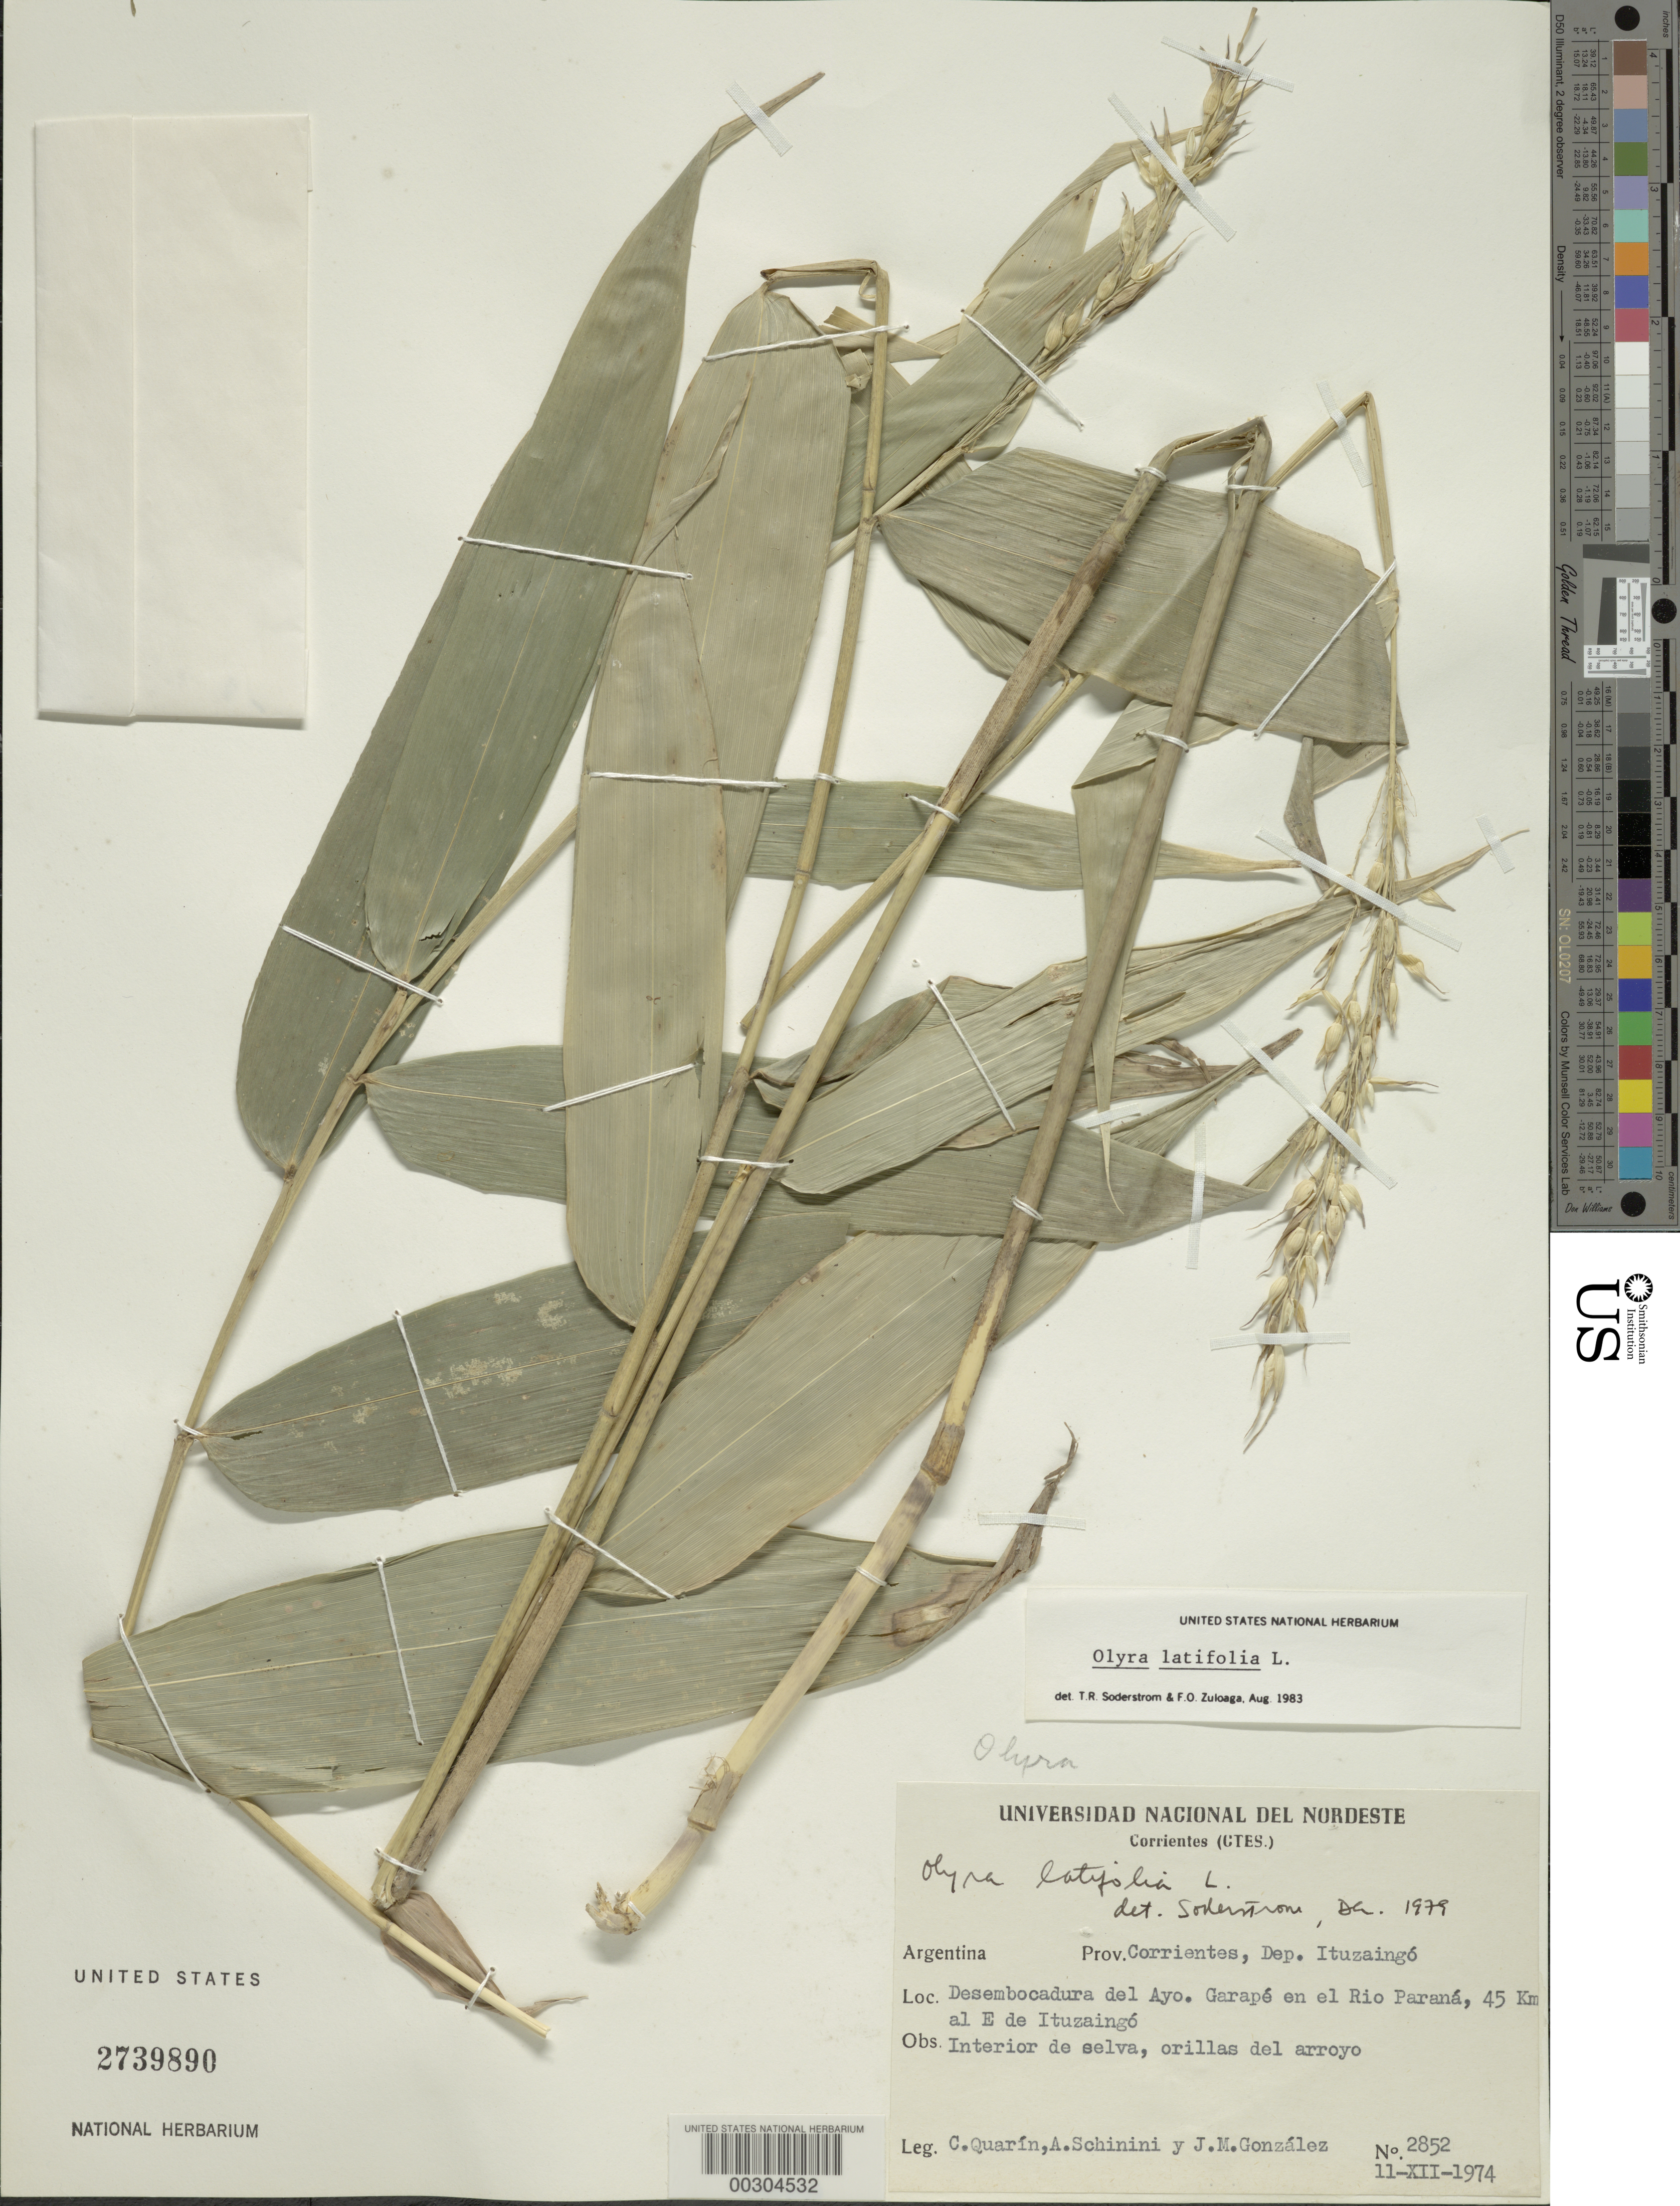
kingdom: Plantae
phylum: Tracheophyta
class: Liliopsida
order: Poales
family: Poaceae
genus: Olyra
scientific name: Olyra latifolia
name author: L.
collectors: C. Quarin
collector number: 2852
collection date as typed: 11 Dec 1974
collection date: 1974-12-11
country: Argentina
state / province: Corrientes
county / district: Ituzaingó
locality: Rio Parana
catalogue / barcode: US 2739890